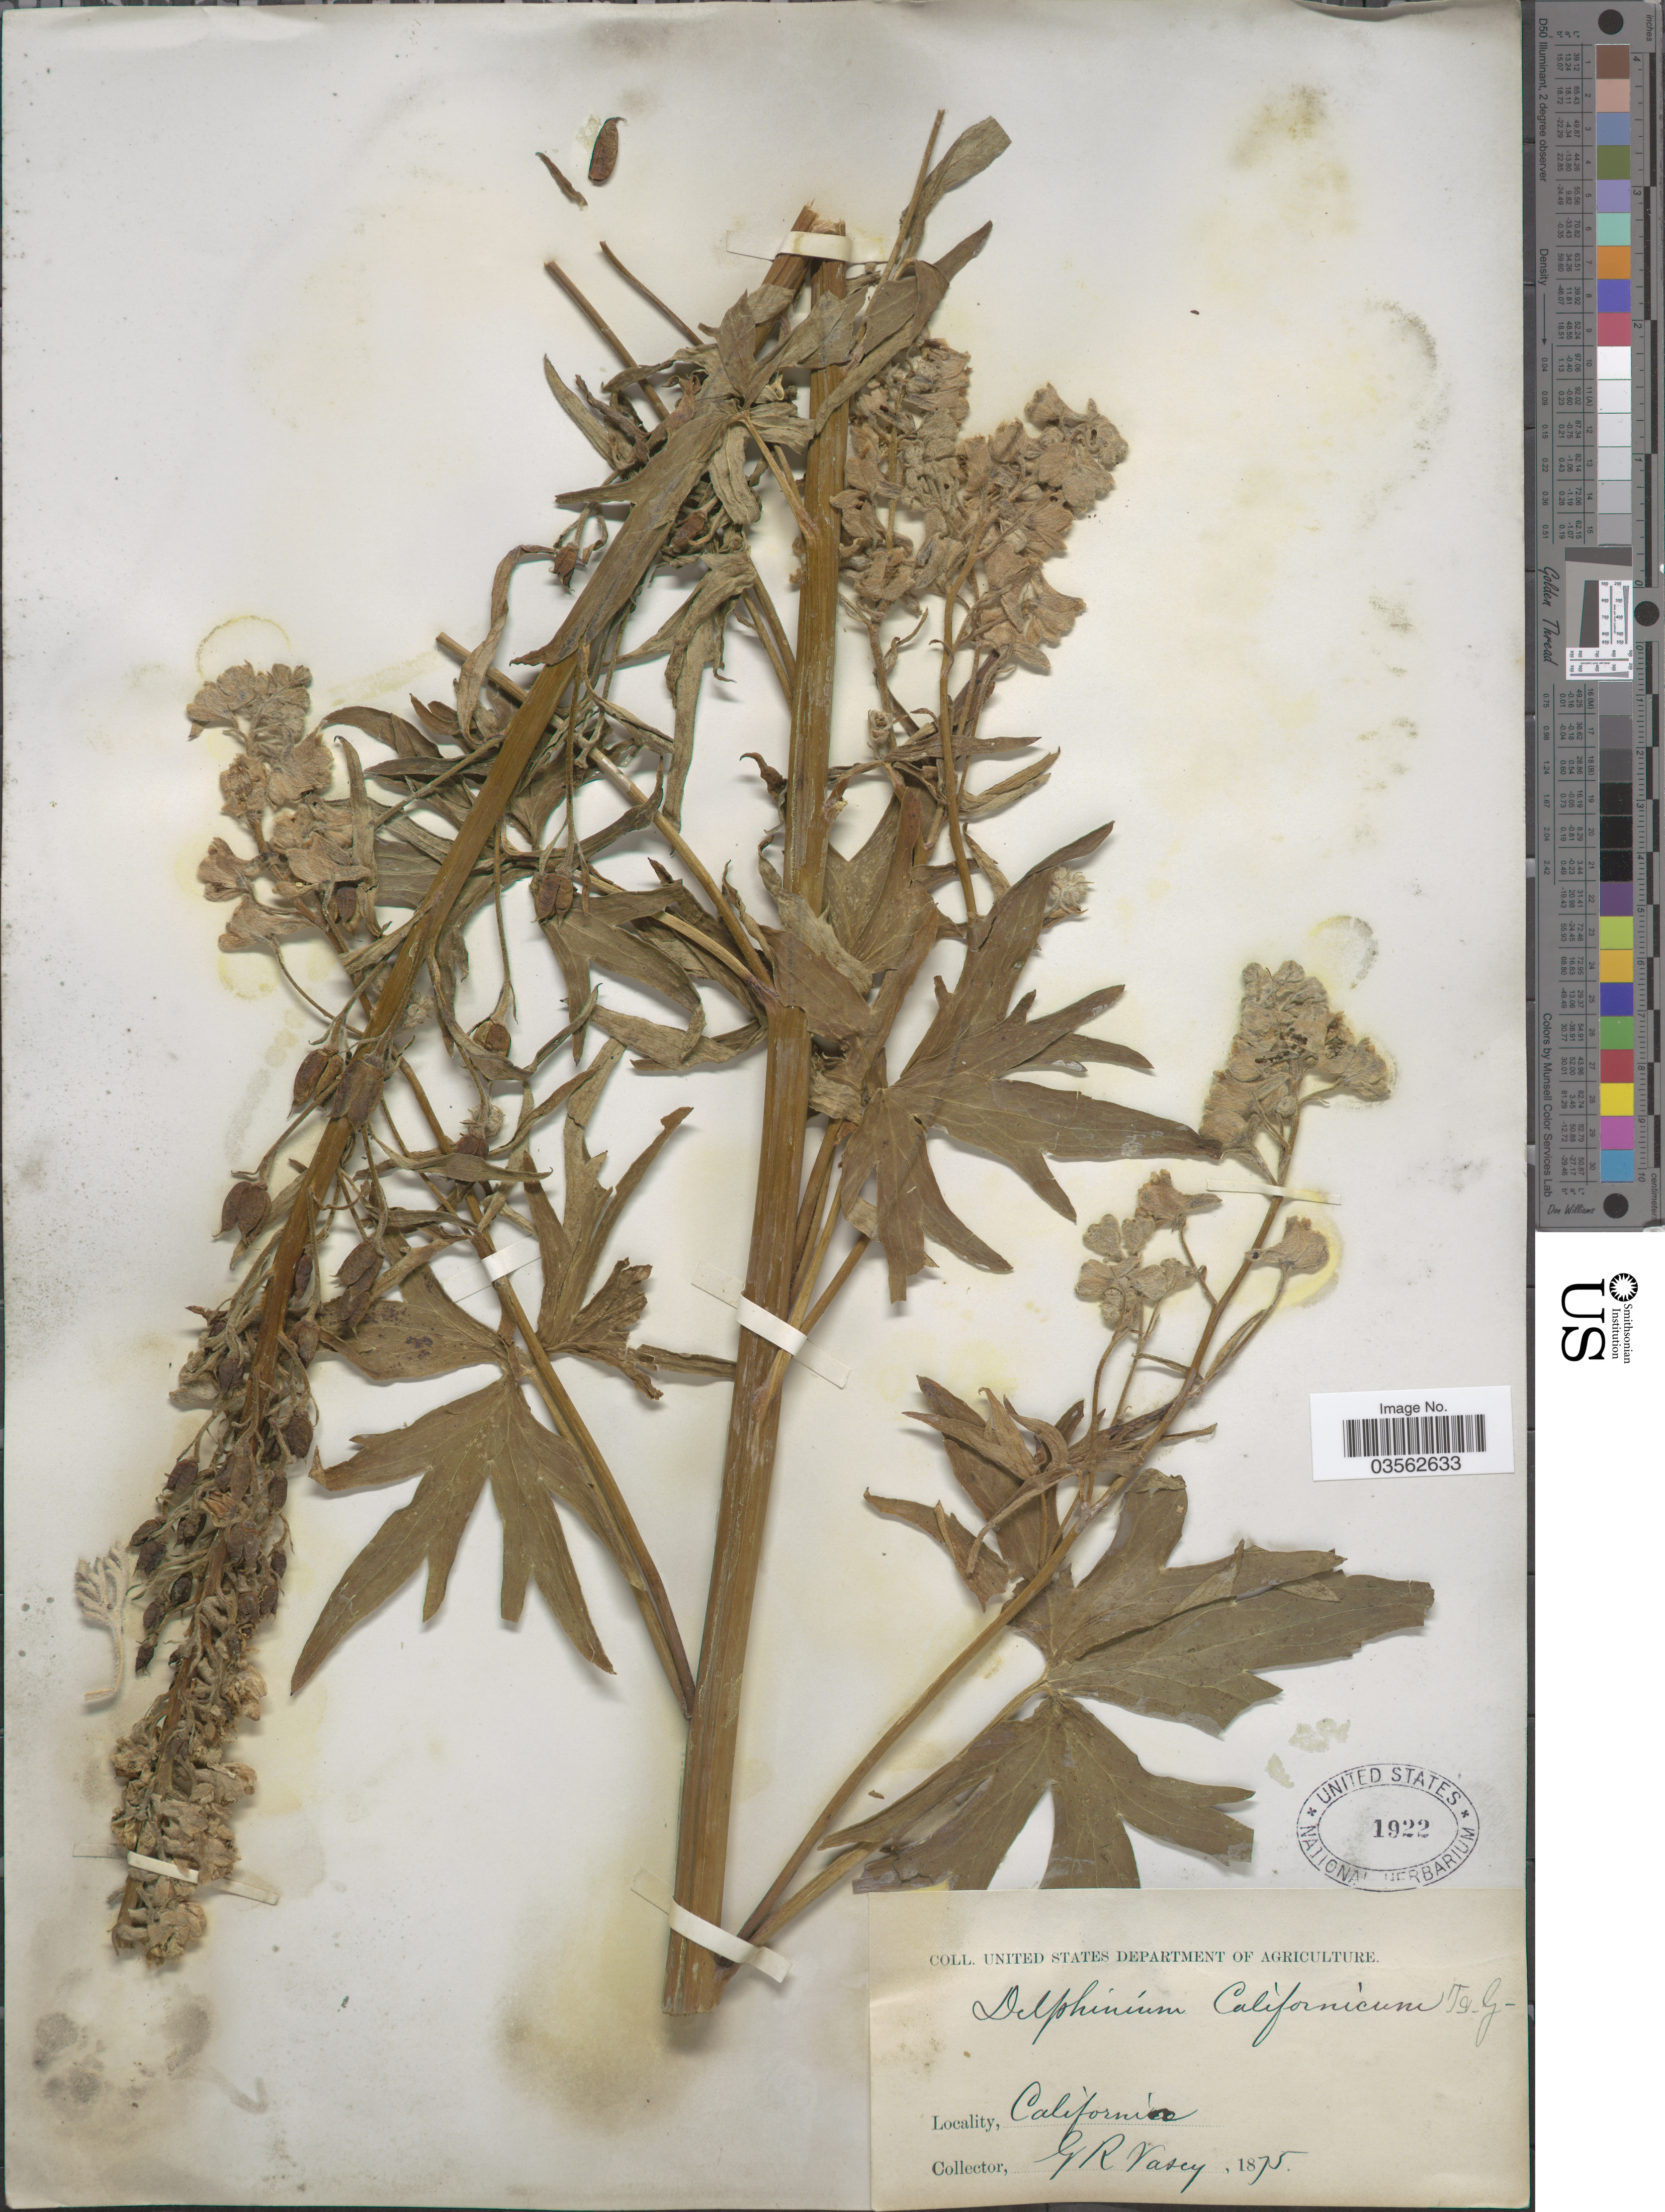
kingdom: Plantae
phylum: Tracheophyta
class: Magnoliopsida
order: Ranunculales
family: Ranunculaceae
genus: Delphinium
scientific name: Delphinium californicum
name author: Torr. & A. Gray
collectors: G. R. Vasey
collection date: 1875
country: United States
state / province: California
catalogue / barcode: US 1922